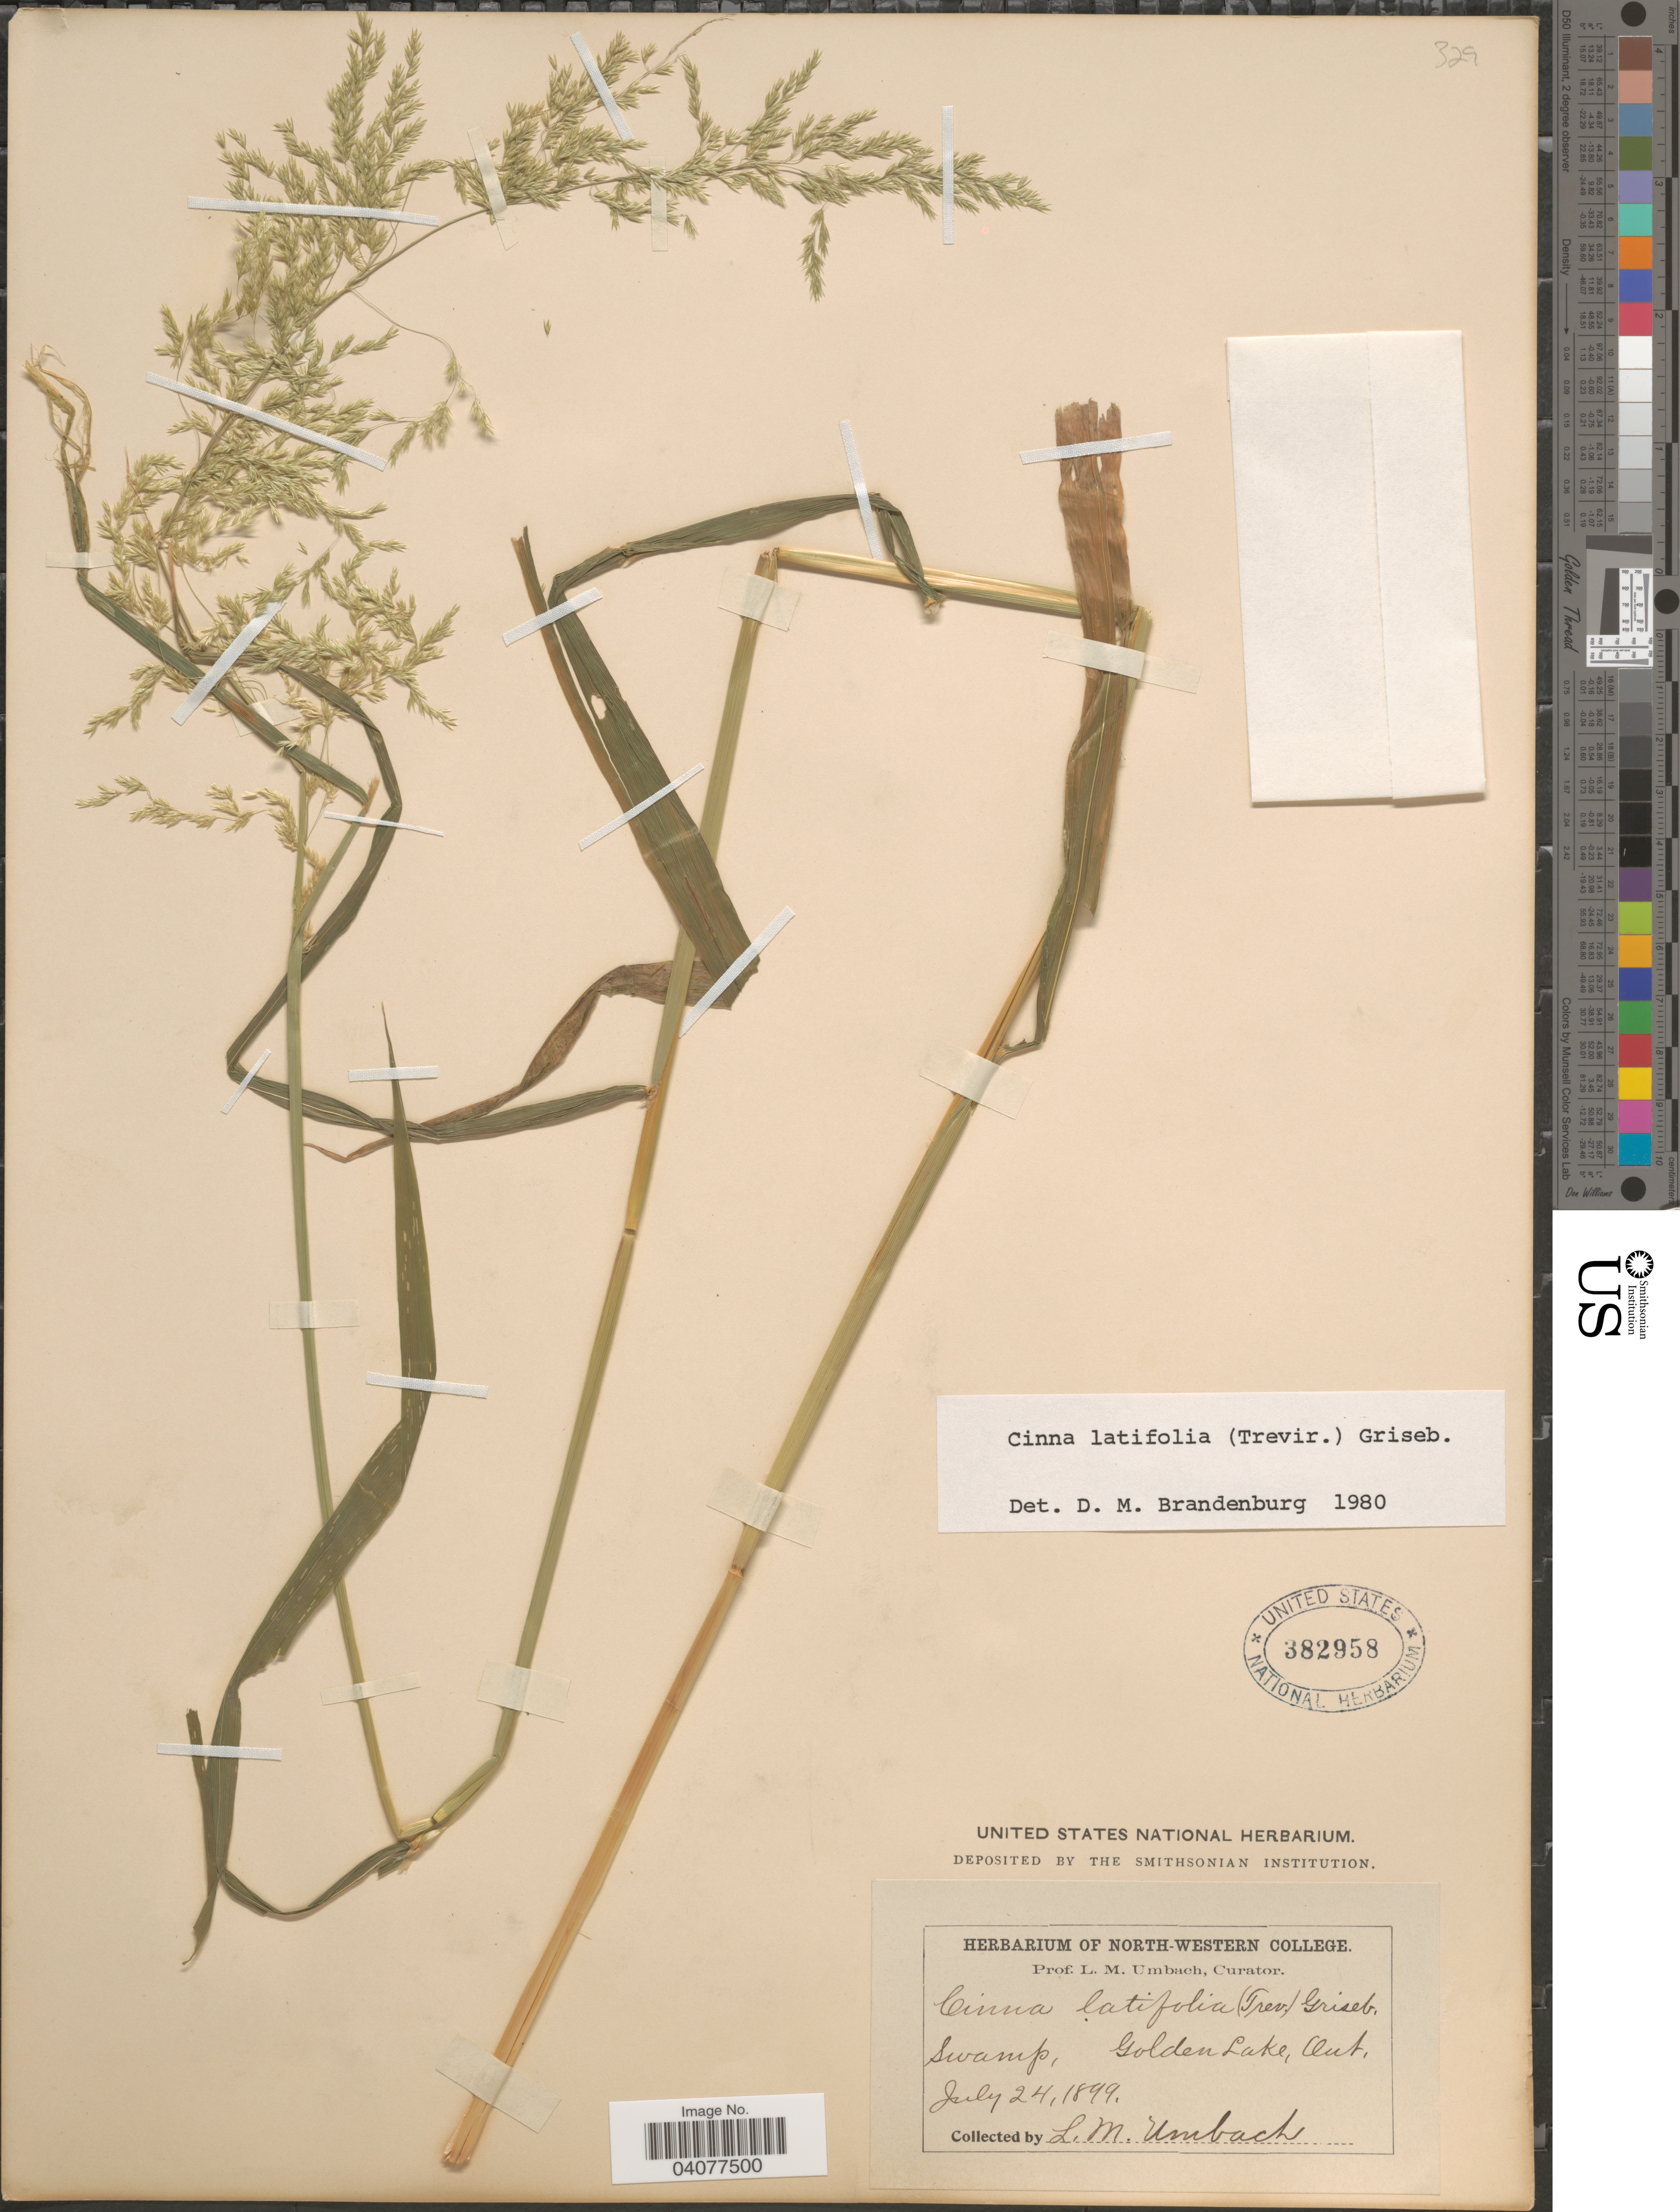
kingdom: Plantae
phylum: Tracheophyta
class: Liliopsida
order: Poales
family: Poaceae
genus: Cinna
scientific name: Cinna latifolia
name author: (Trevir. ex Goeppert) Griseb.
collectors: L. M. Umbach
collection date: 1899-07-24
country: Canada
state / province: Ontario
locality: Swamp, Golden Lake.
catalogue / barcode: US 382958